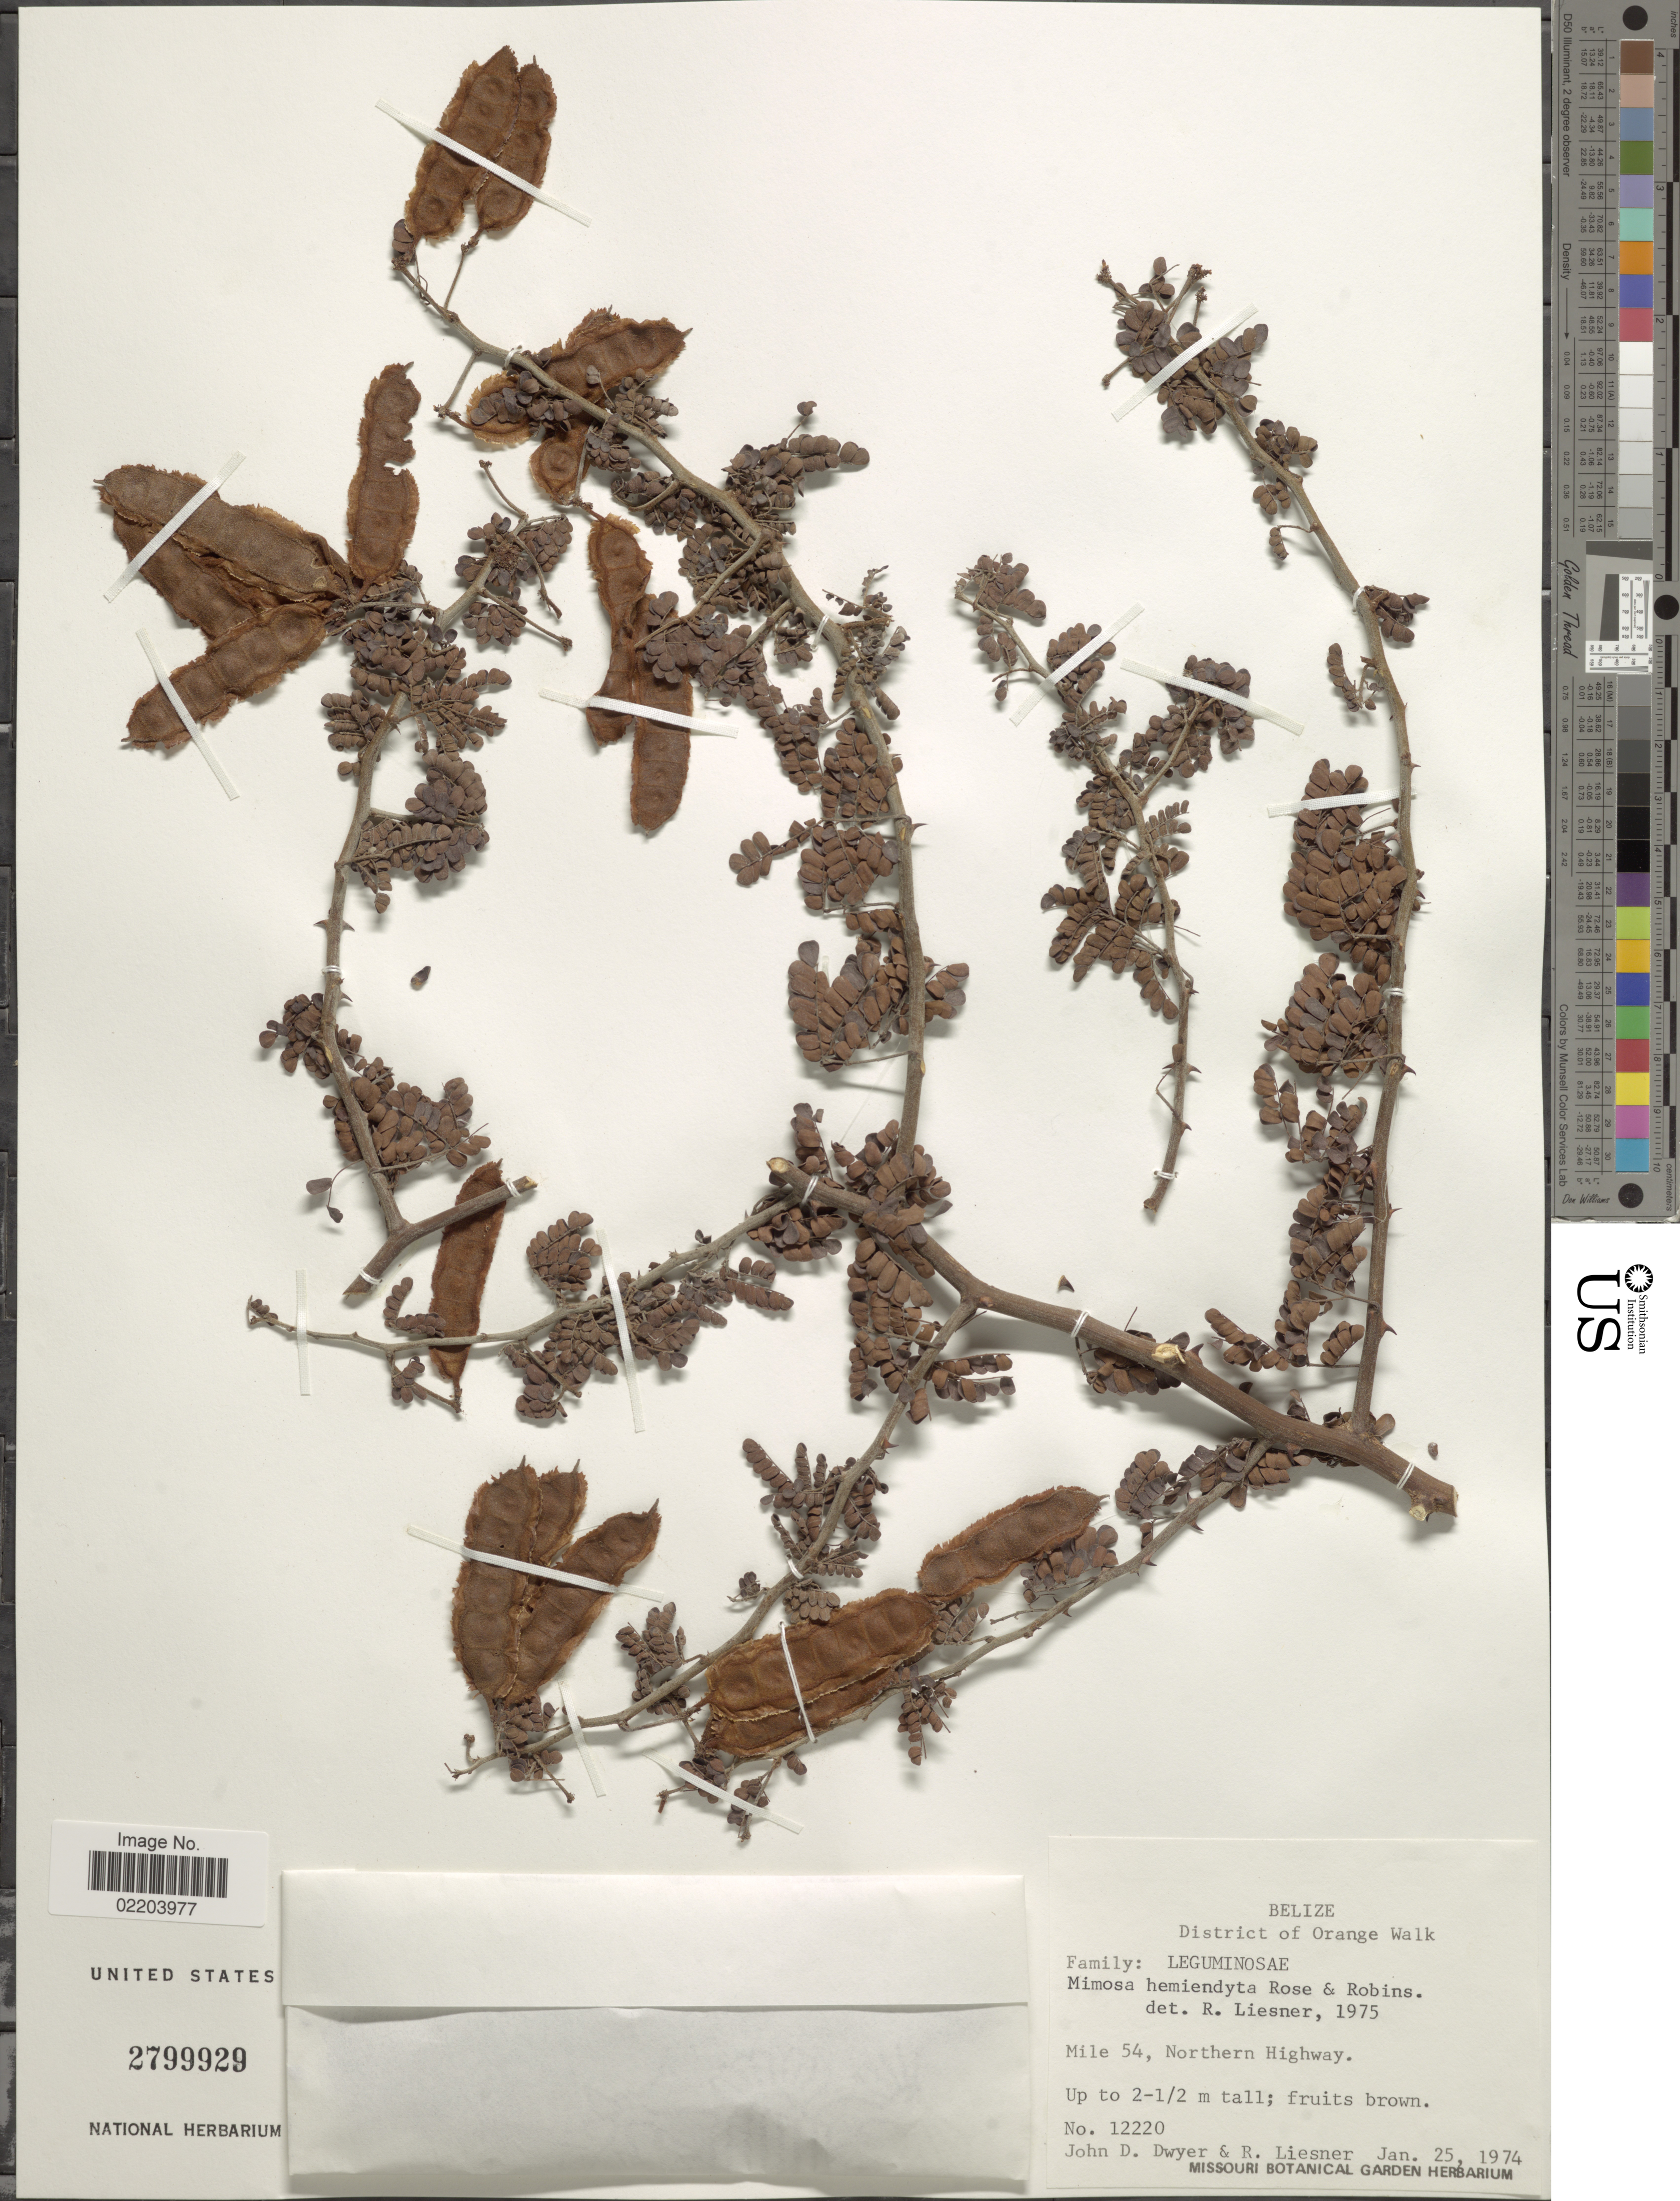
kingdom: Plantae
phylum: Tracheophyta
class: Magnoliopsida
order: Fabales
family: Fabaceae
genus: Mimosa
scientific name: Mimosa bahamensis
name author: Benth.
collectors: J. D. Dwyer & R. L. Liesner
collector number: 12220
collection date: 1974-01-25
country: Belize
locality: District of Orange Walk. Mile 54, Northern Highway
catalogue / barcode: US 2799929